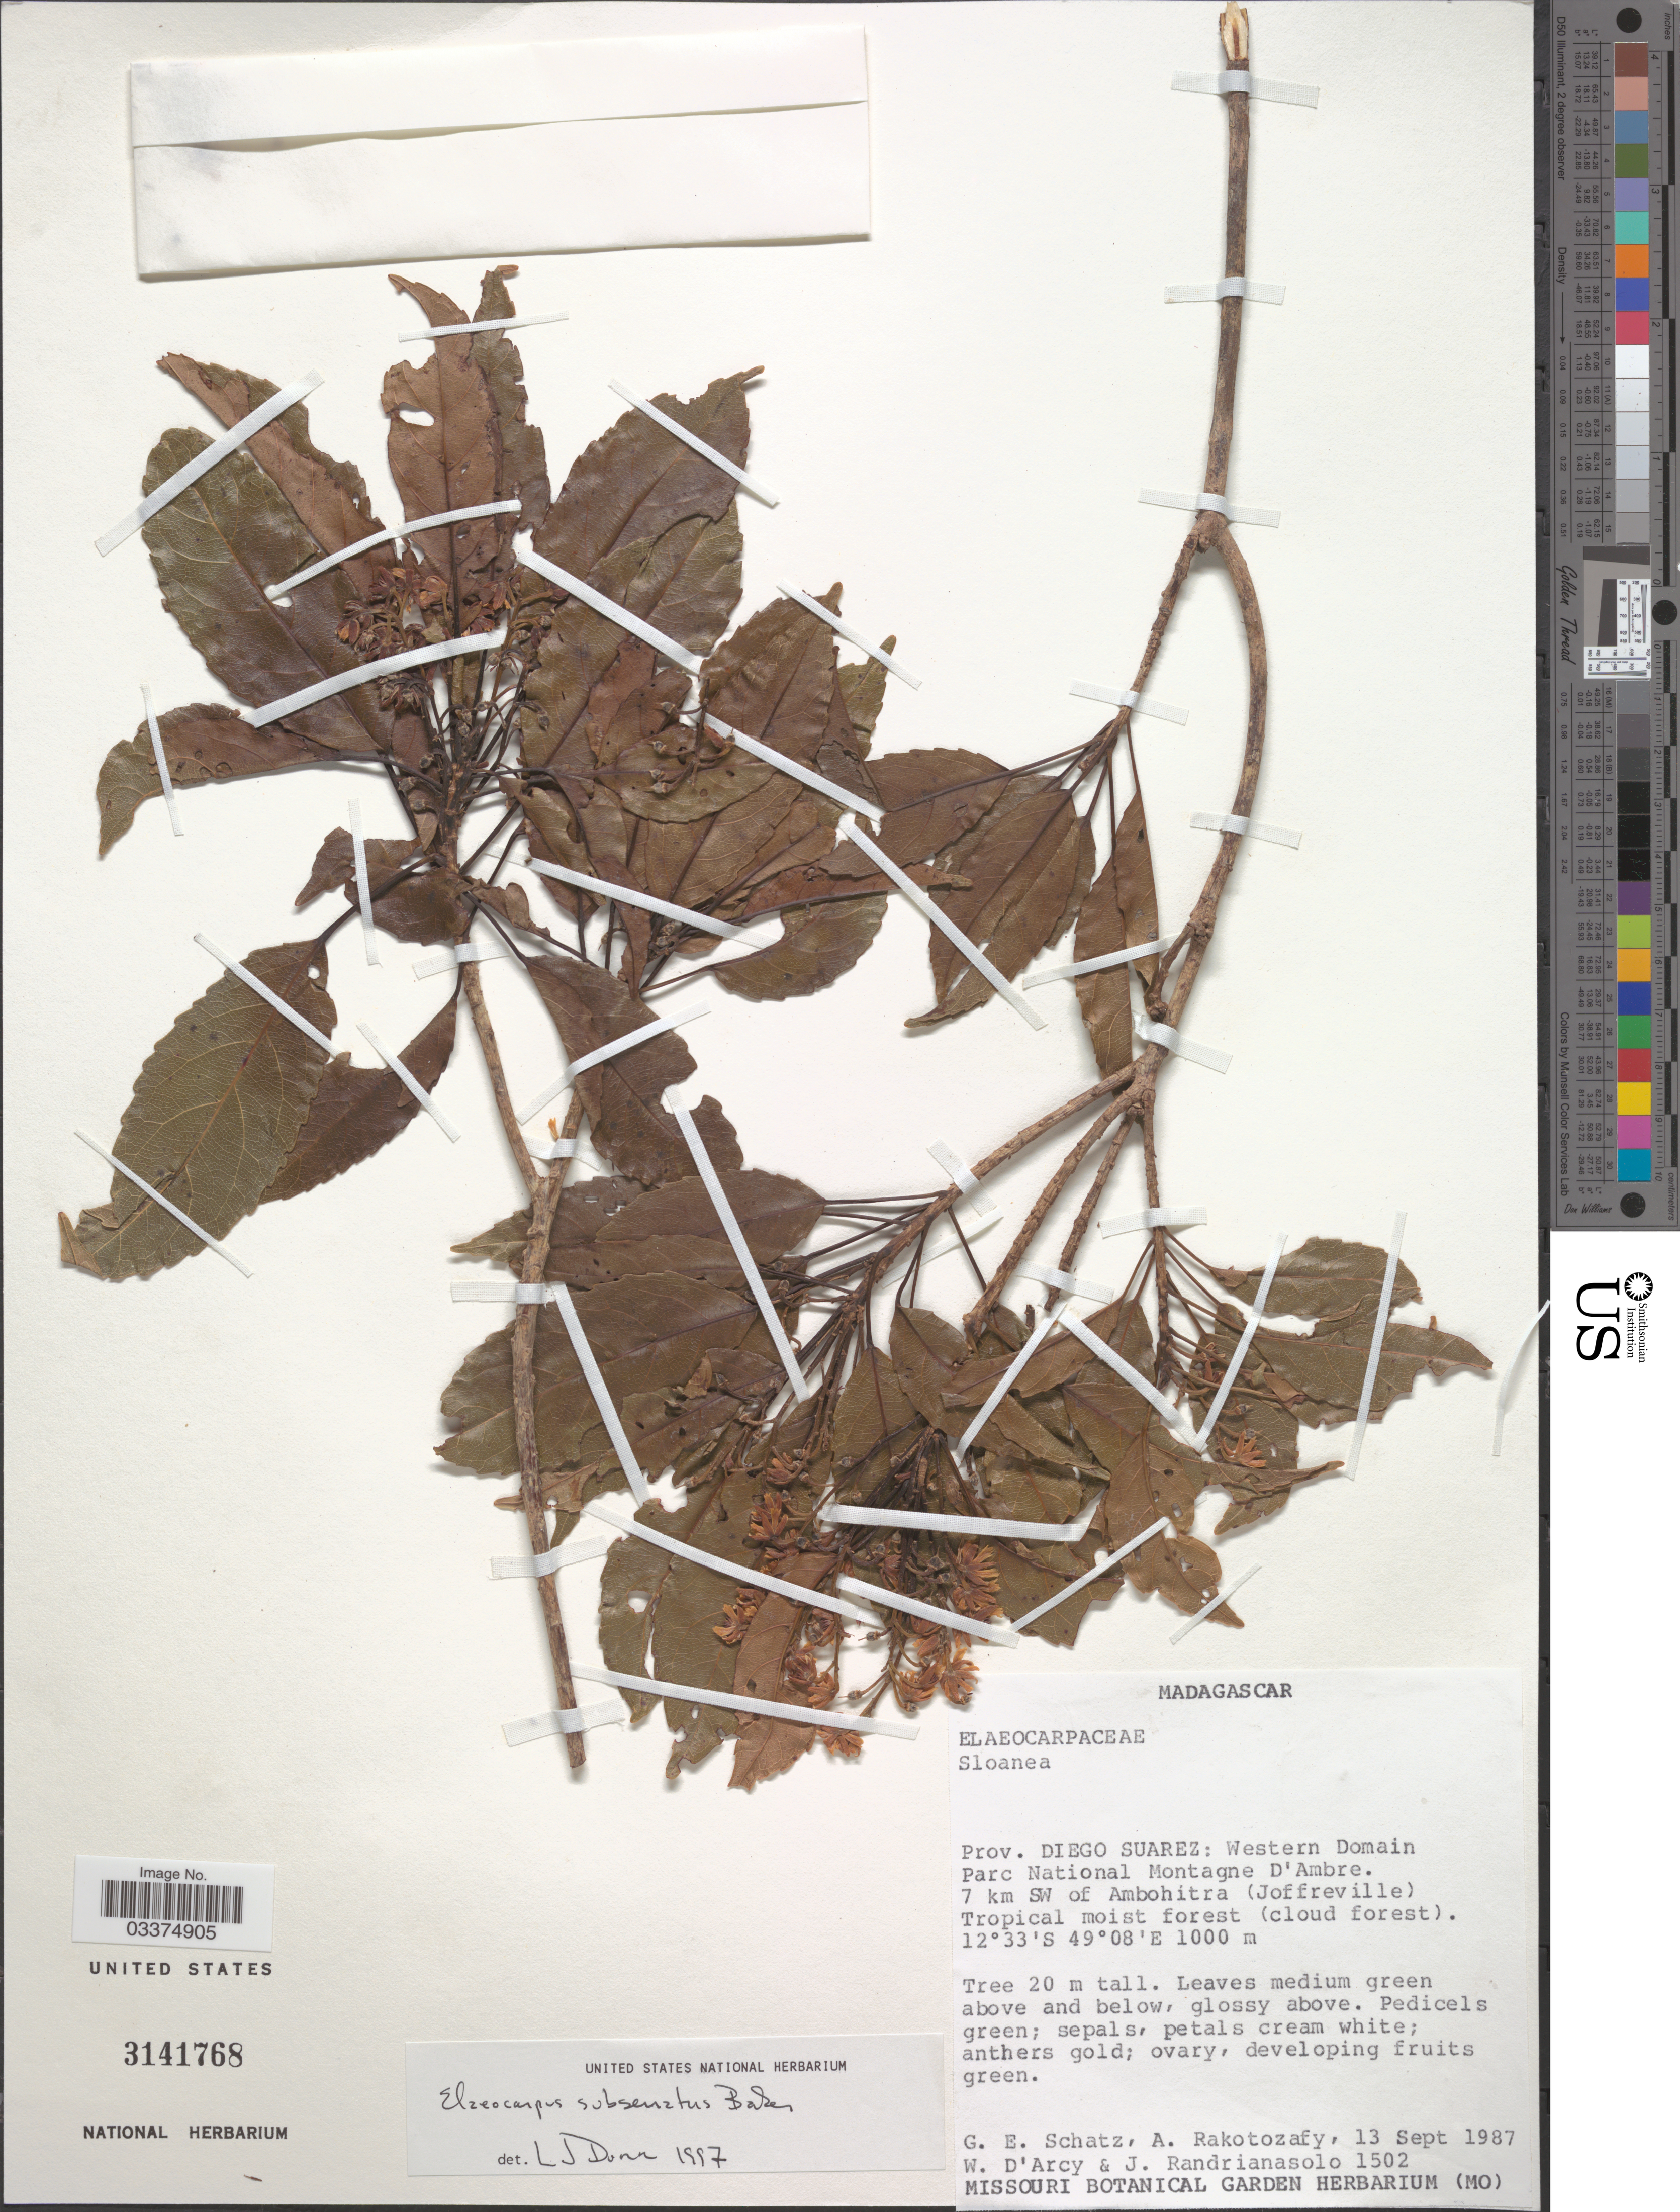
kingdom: Plantae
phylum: Tracheophyta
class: Magnoliopsida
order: Oxalidales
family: Elaeocarpaceae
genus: Elaeocarpus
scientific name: Elaeocarpus subserratus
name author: Baker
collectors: G. Schatz, A. Rakotozafy, W. G. D'Arcy & J. Randrianasolo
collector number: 1502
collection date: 1987-09-13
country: Madagascar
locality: Prov. Diego Suarez: Western Domain Parc National Montagne D'Ambre. 7 km SW of Ambohitra (Joffreville).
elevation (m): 1000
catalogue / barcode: US 3141768